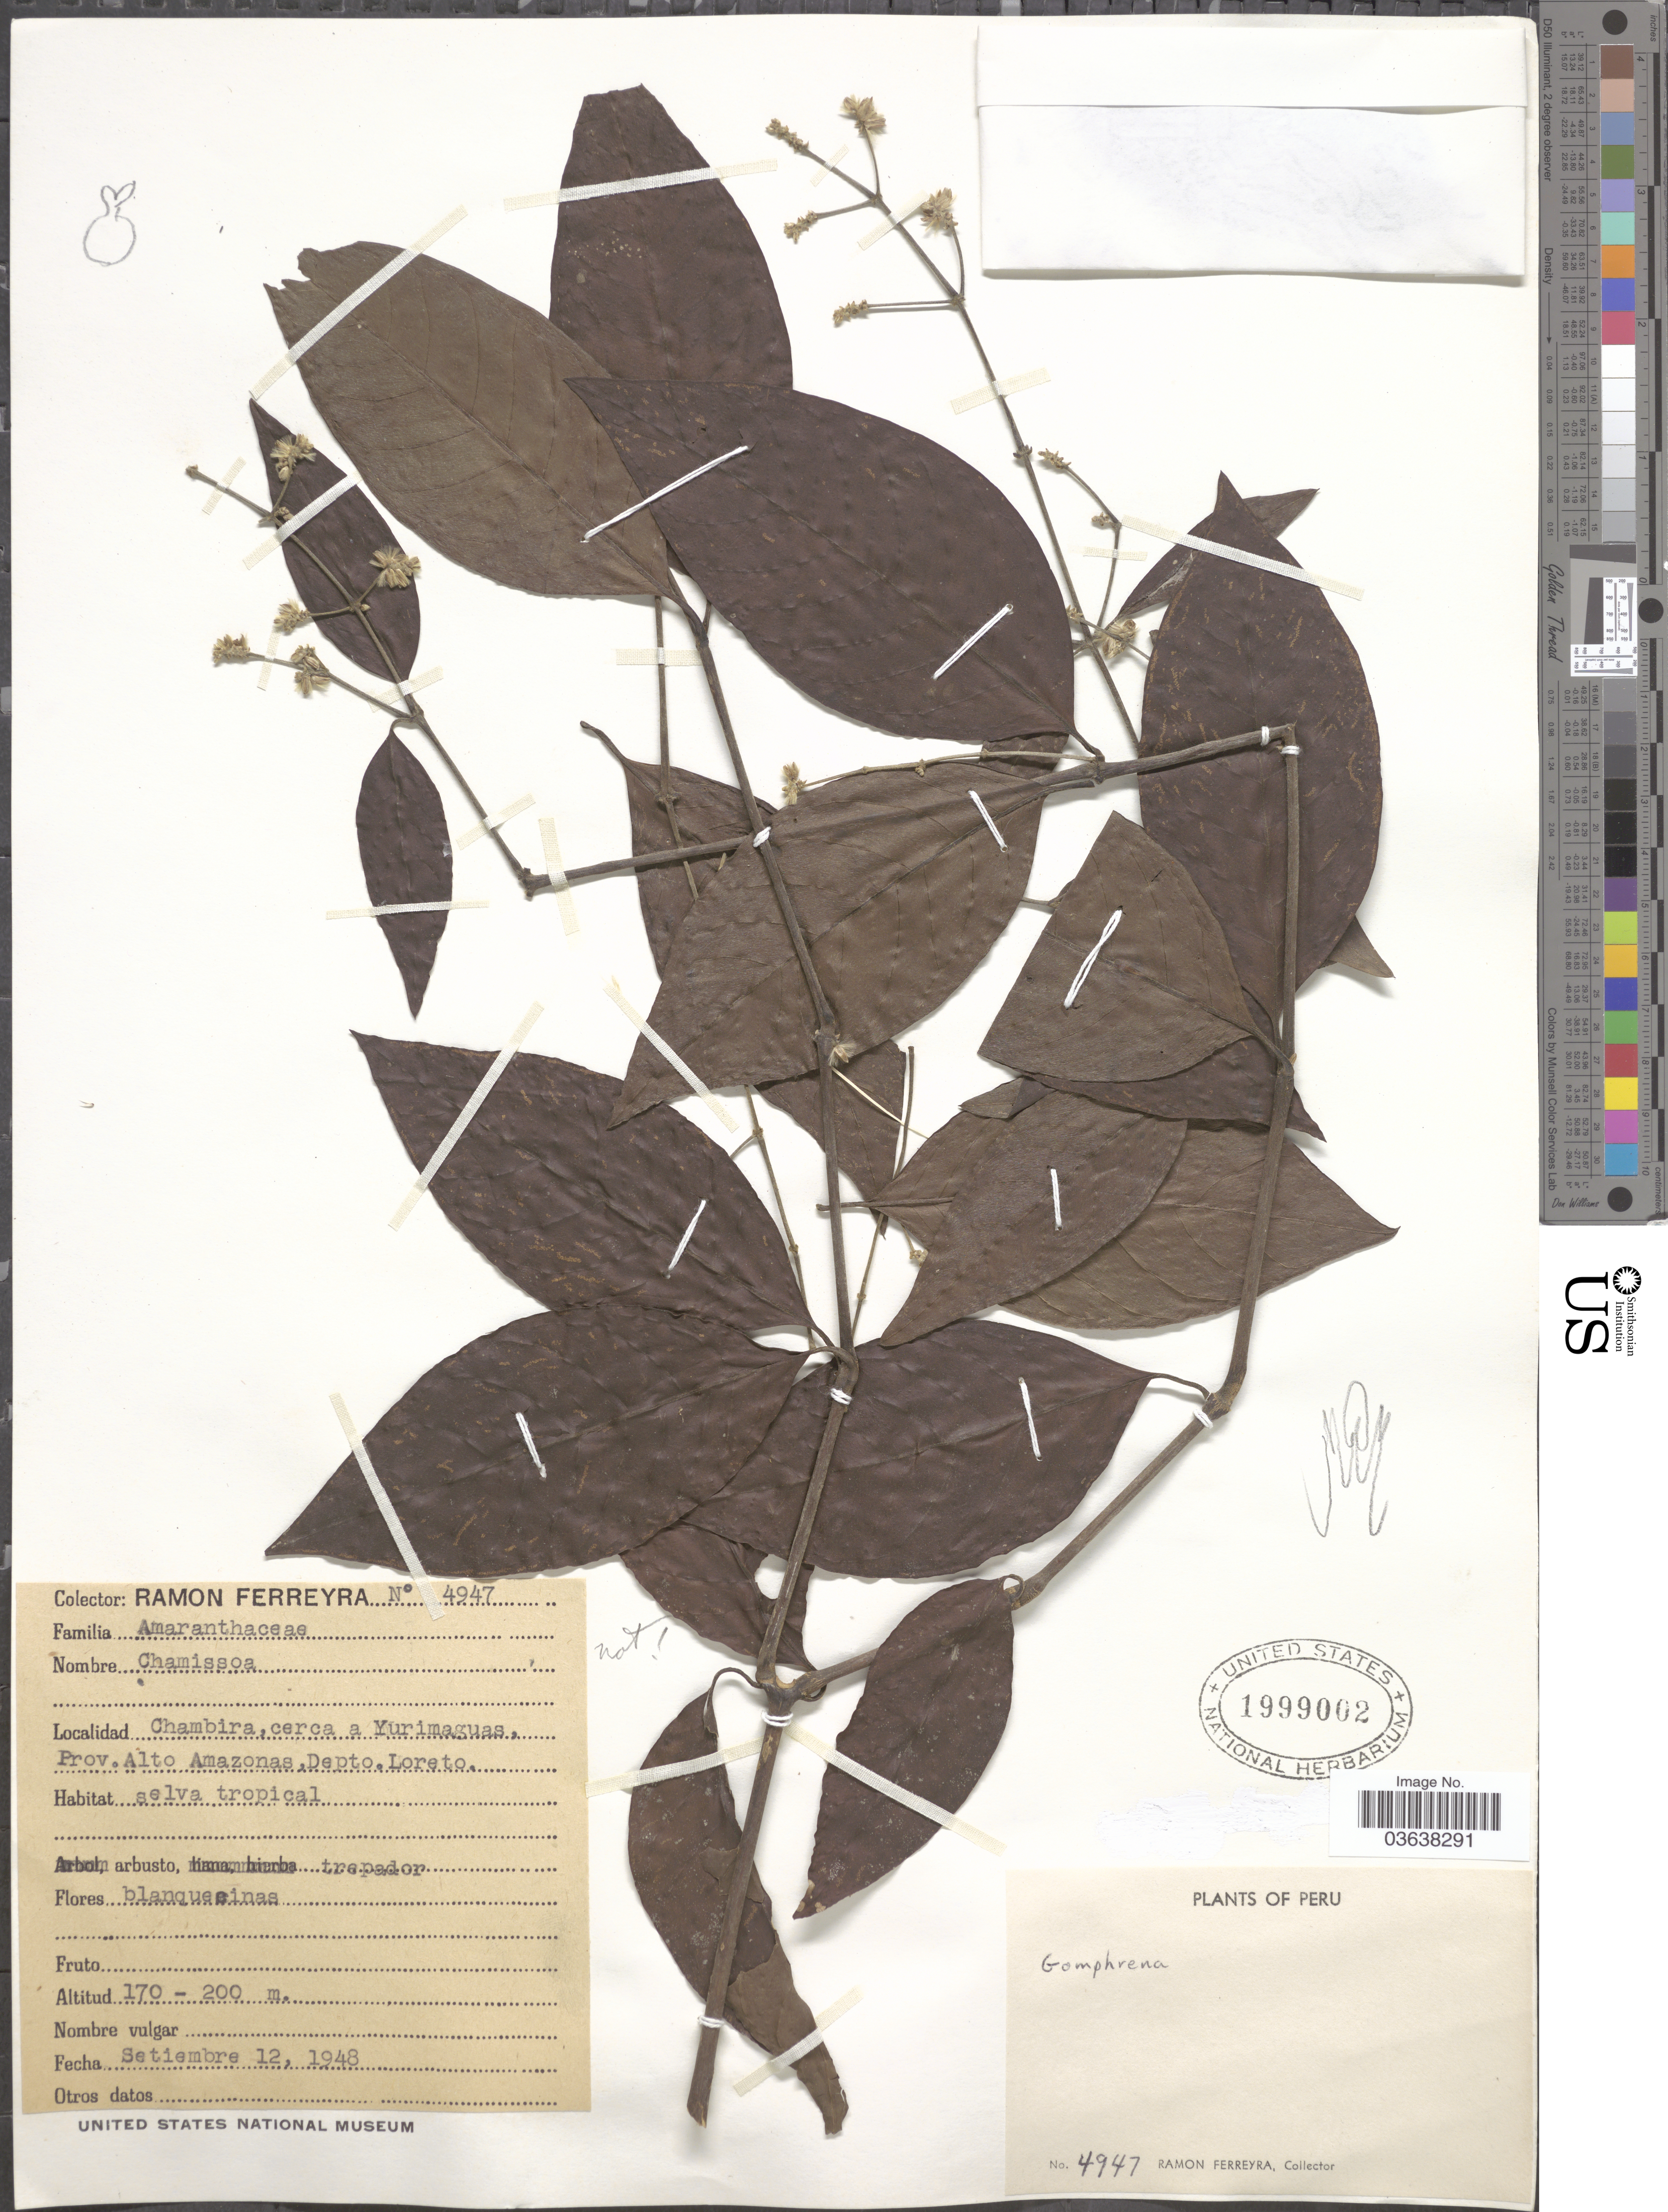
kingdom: Plantae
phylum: Tracheophyta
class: Magnoliopsida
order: Caryophyllales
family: Amaranthaceae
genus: Gomphrena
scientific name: Gomphrena sp.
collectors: R. A. Ferreyra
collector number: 4947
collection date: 1948-09-12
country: Peru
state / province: Loreto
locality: Chambira, cerca a Yurimaguas. Prov. Alto Amazonas, Depto. Loreto.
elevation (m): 170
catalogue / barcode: US 1999002